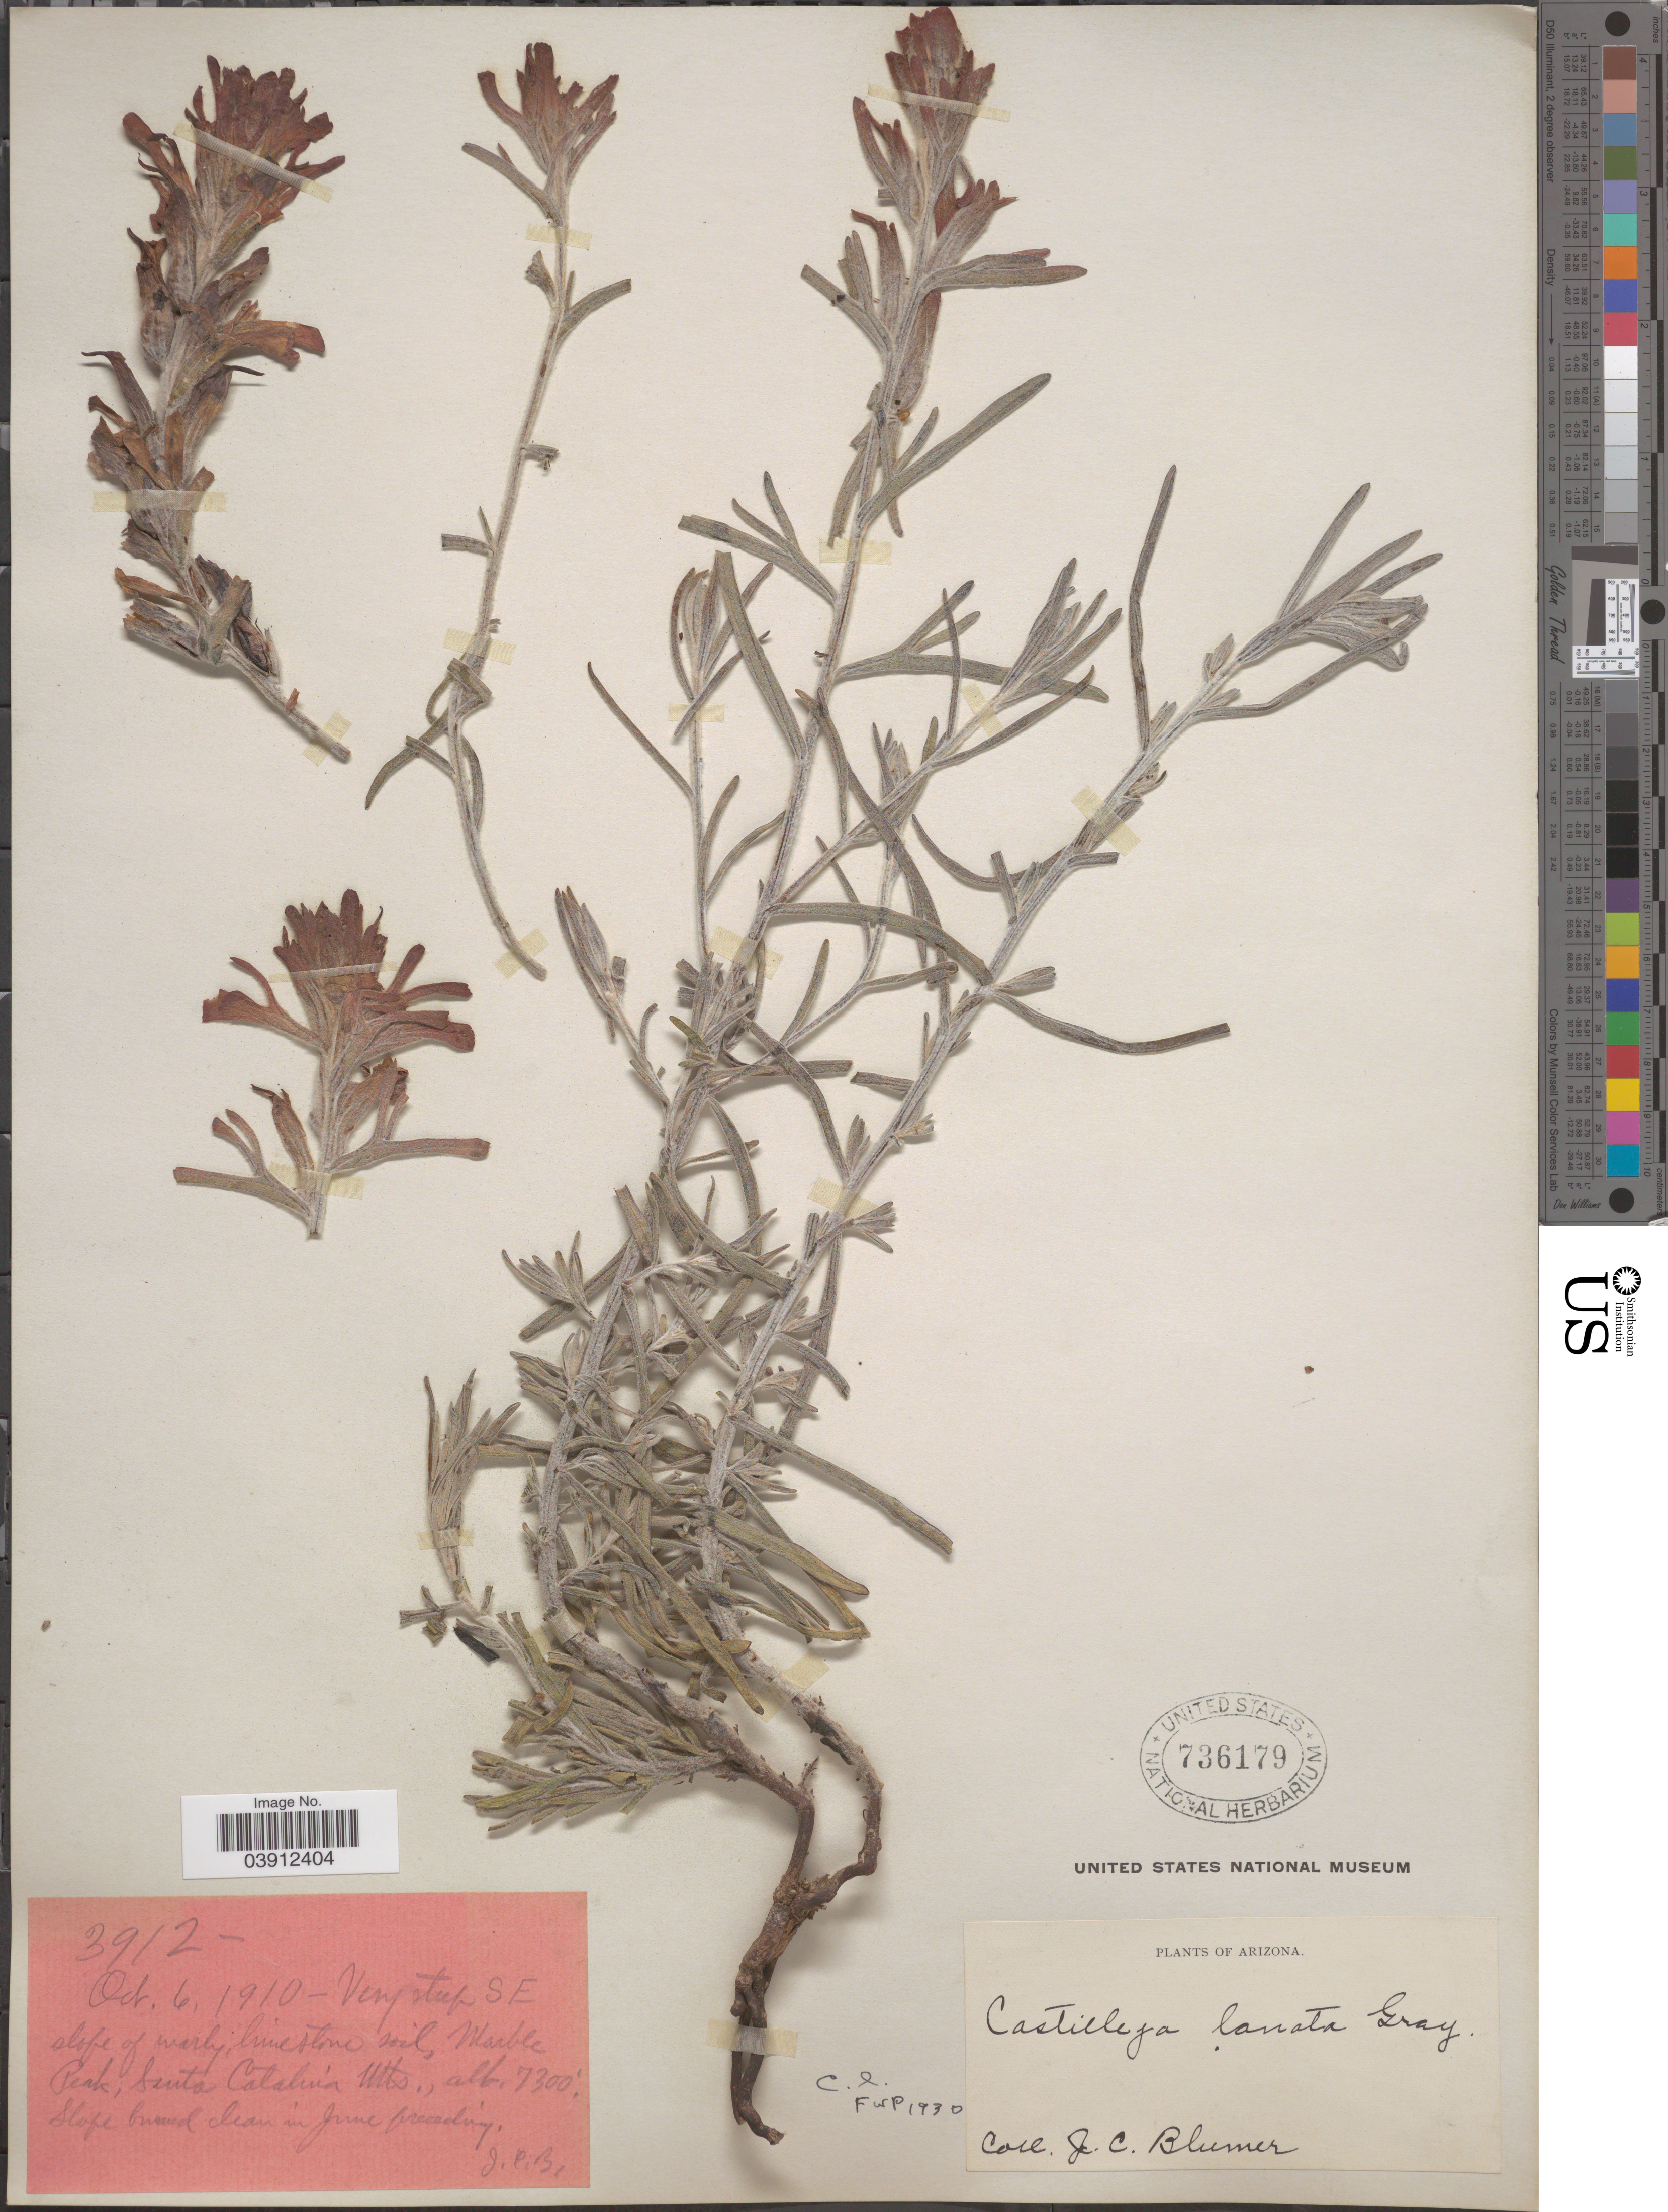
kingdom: Plantae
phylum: Tracheophyta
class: Magnoliopsida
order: Lamiales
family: Orobanchaceae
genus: Castilleja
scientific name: Castilleja lanata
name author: A. Gray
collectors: J. C. Blumer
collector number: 3912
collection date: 1910-10-06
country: United States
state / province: Arizona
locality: SE slope of marshy limestone soil, Marble Peak, Santa Catalina Mts.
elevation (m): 2225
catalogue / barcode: US 736179